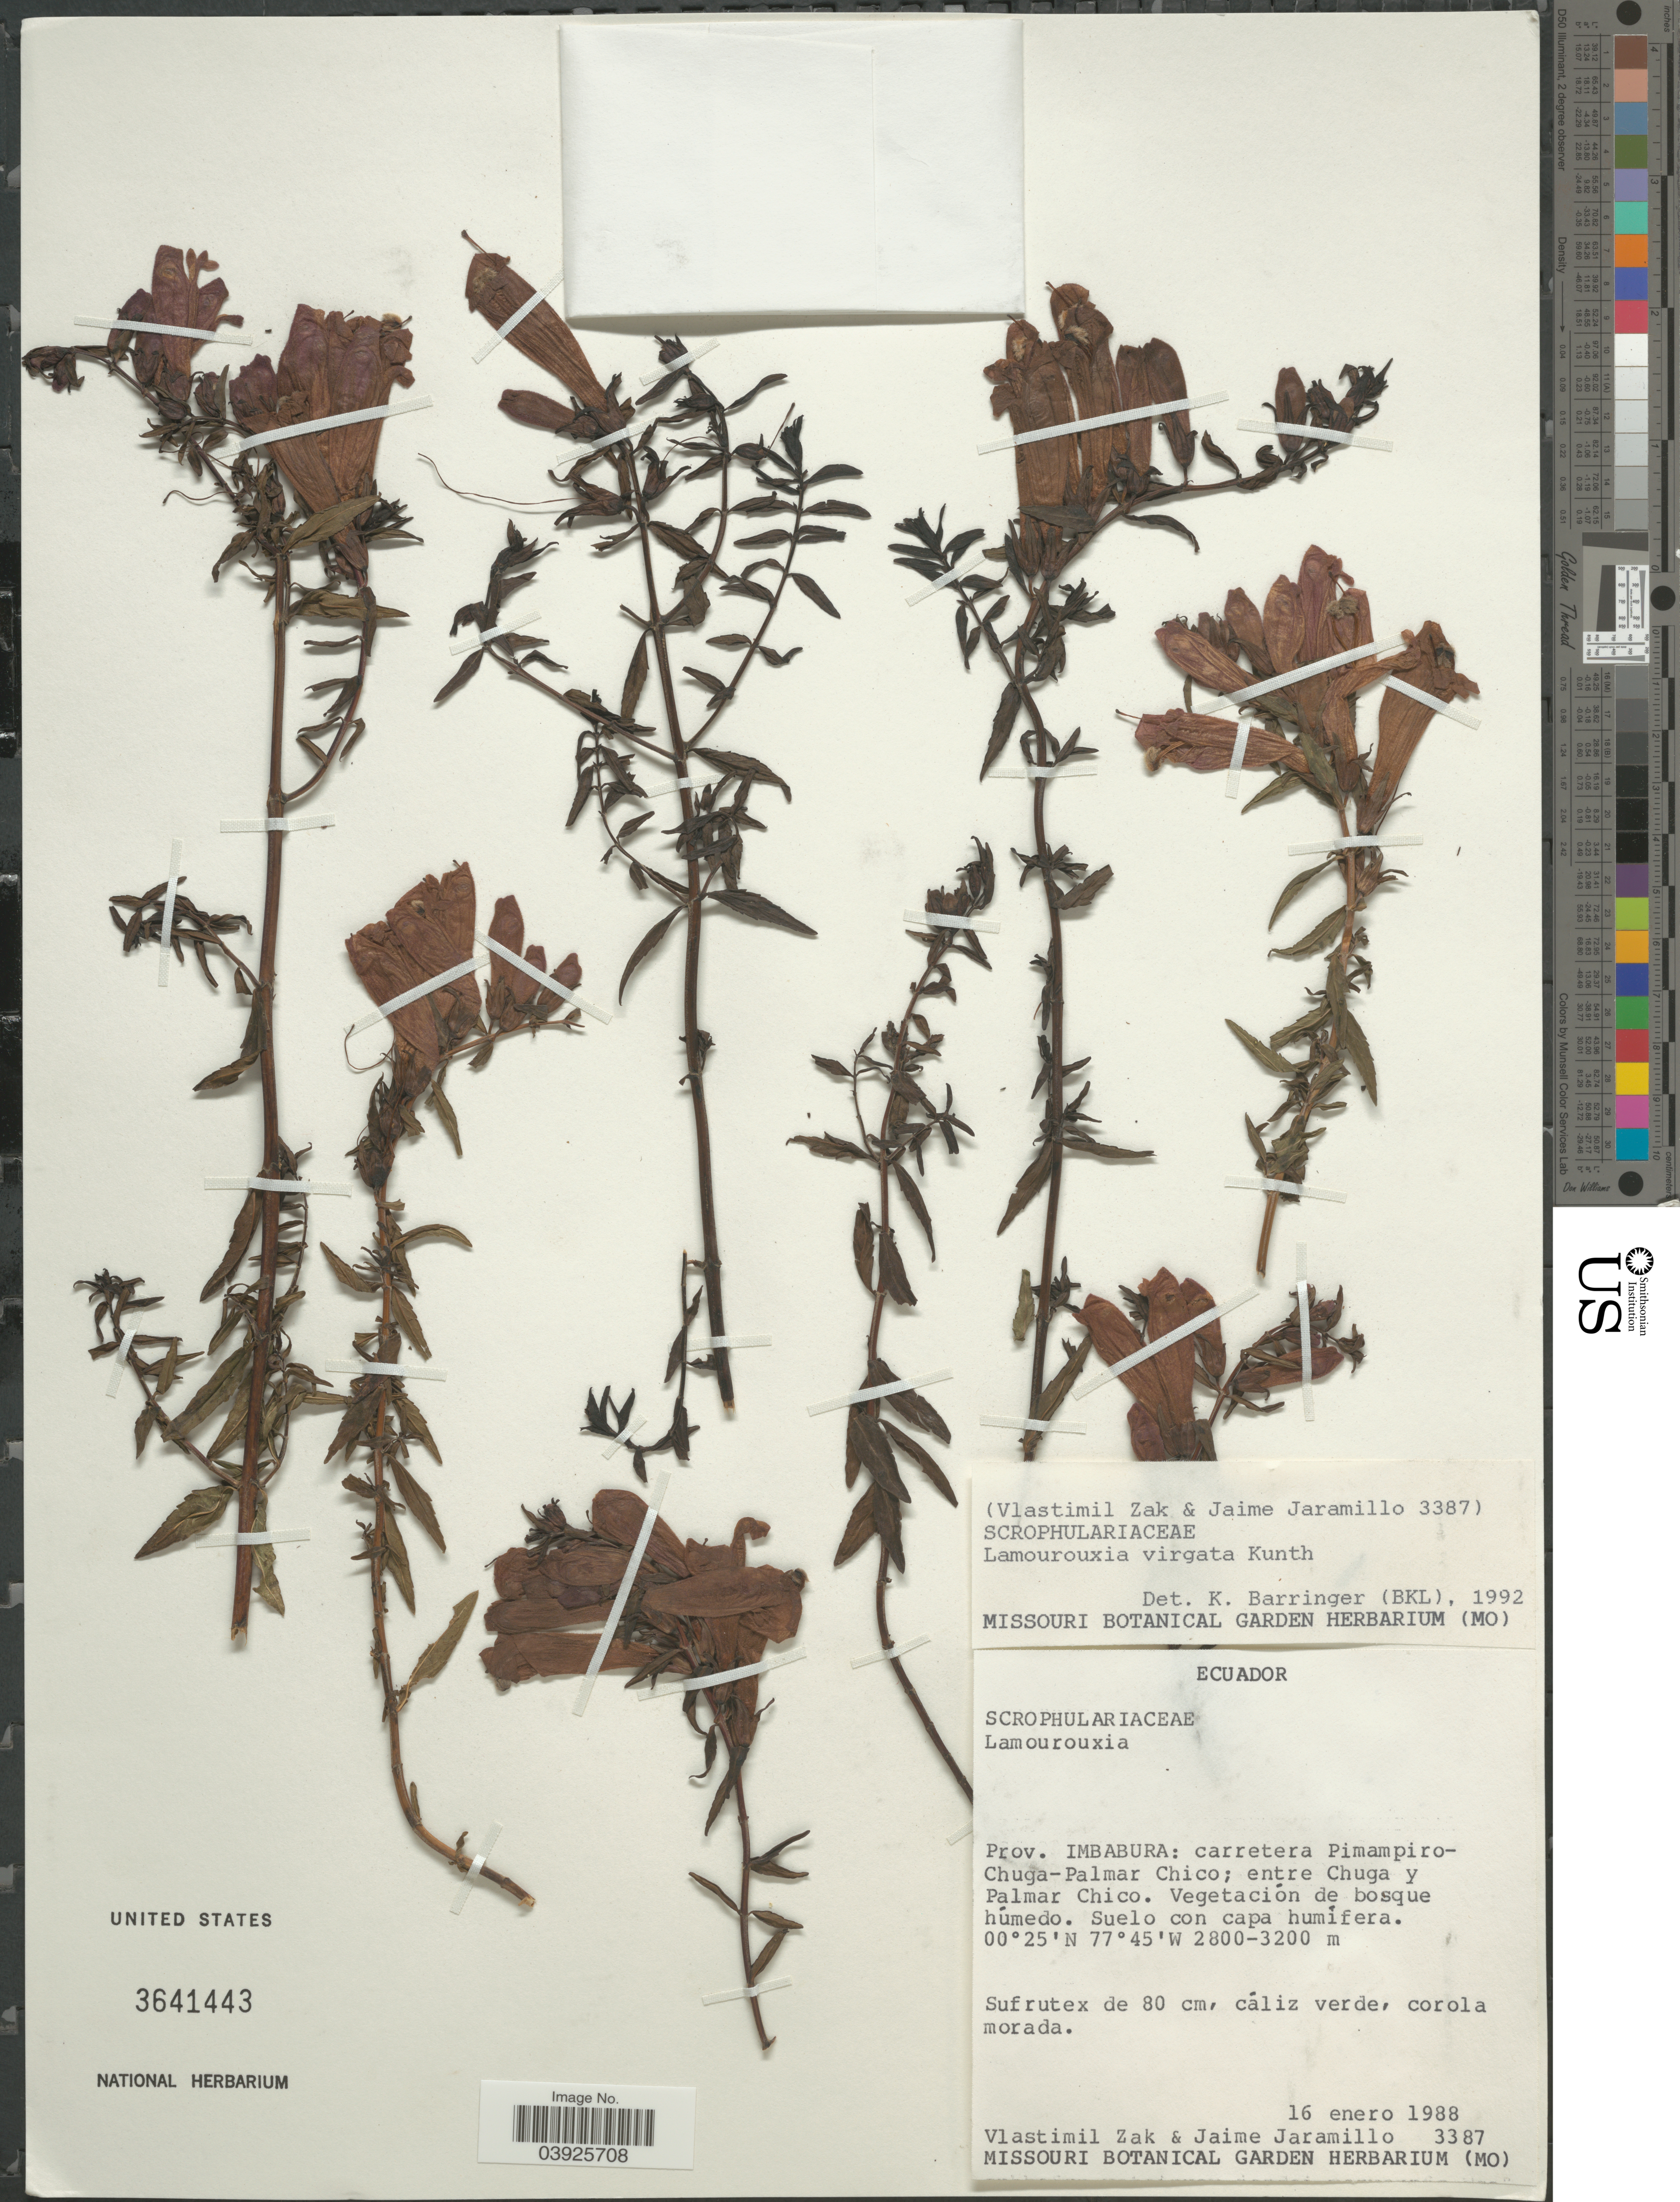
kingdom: Plantae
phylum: Tracheophyta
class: Magnoliopsida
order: Lamiales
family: Orobanchaceae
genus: Lamourouxia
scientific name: Lamourouxia virgata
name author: Kunth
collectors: V. Zak & J. Jaramillo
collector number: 3387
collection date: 1988-01-16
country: Ecuador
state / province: Imbabura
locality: Carretera Pimampiro-Chuga-Palmar Chico; entre Chuga y Palmar Chico.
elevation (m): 2800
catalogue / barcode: US 3641443